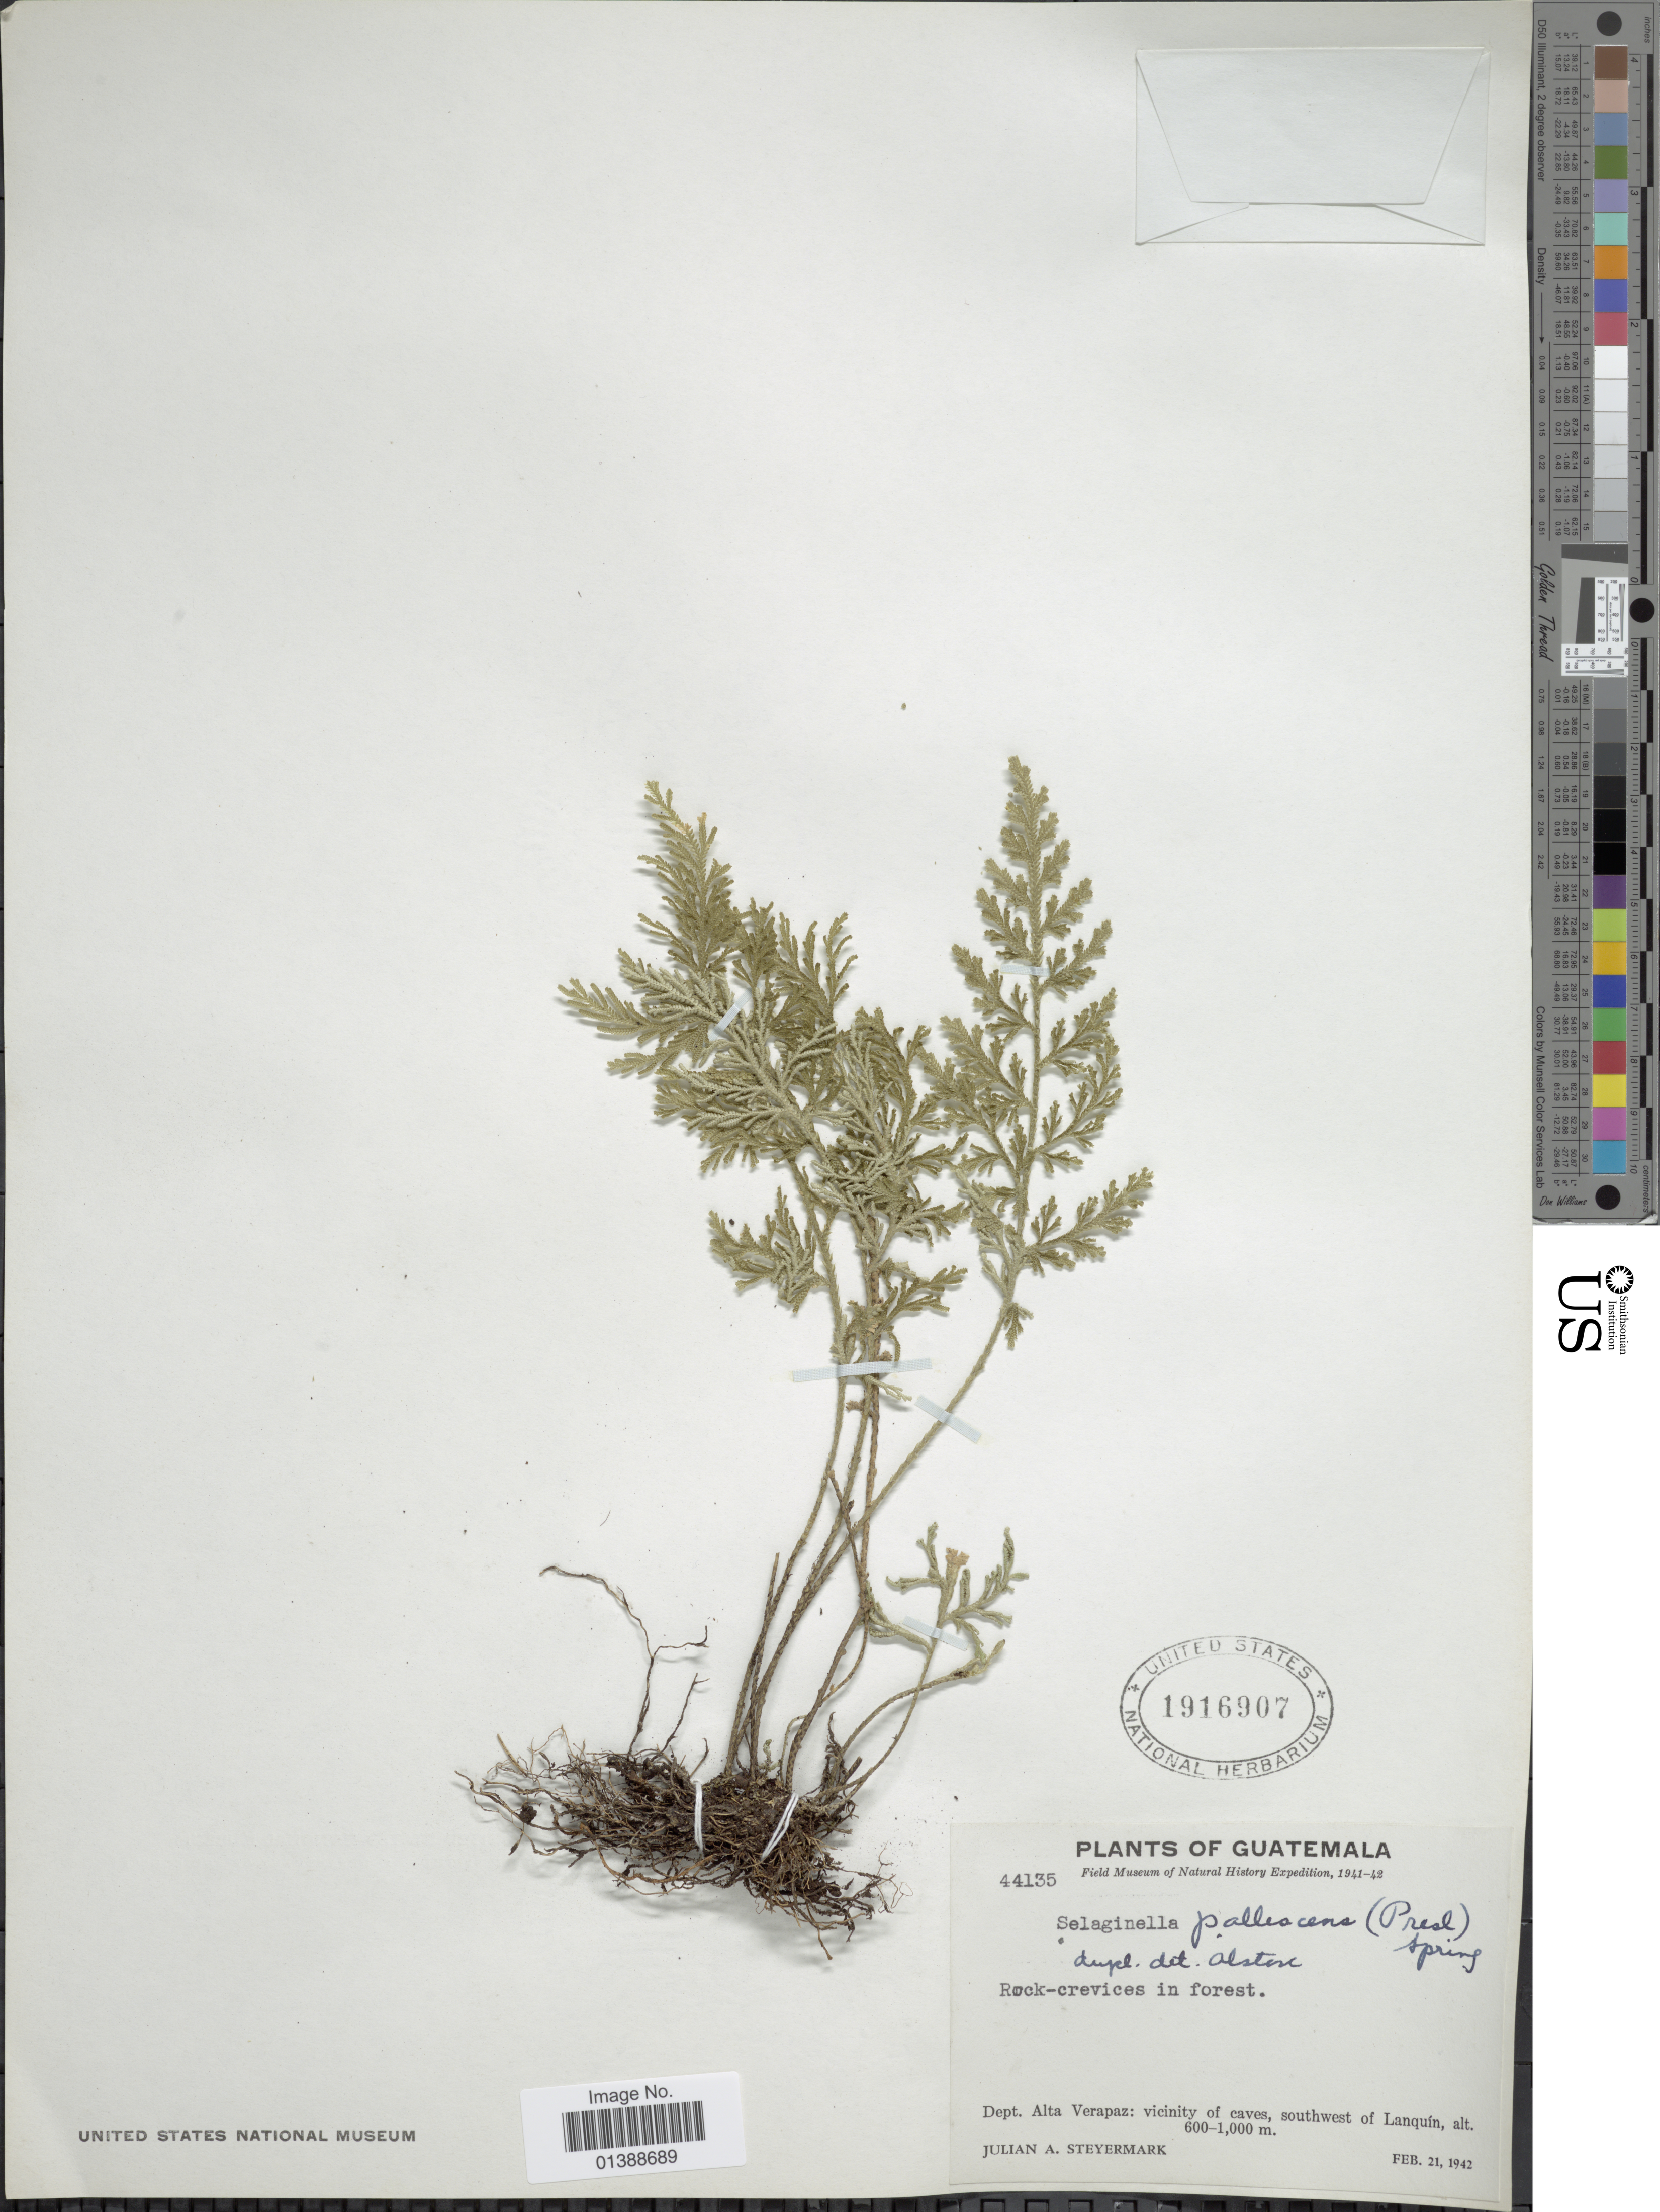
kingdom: Plantae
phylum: Tracheophyta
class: Lycopodiopsida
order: Selaginellales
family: Selaginellaceae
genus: Selaginella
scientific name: Selaginella pallescens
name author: (C. Presl) Spring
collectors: J. Steyermark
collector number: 44135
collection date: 1942-02-21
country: Guatemala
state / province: Alta Verapaz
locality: Vicinity of caves, southwest of Lanquin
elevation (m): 600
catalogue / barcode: US 1916907